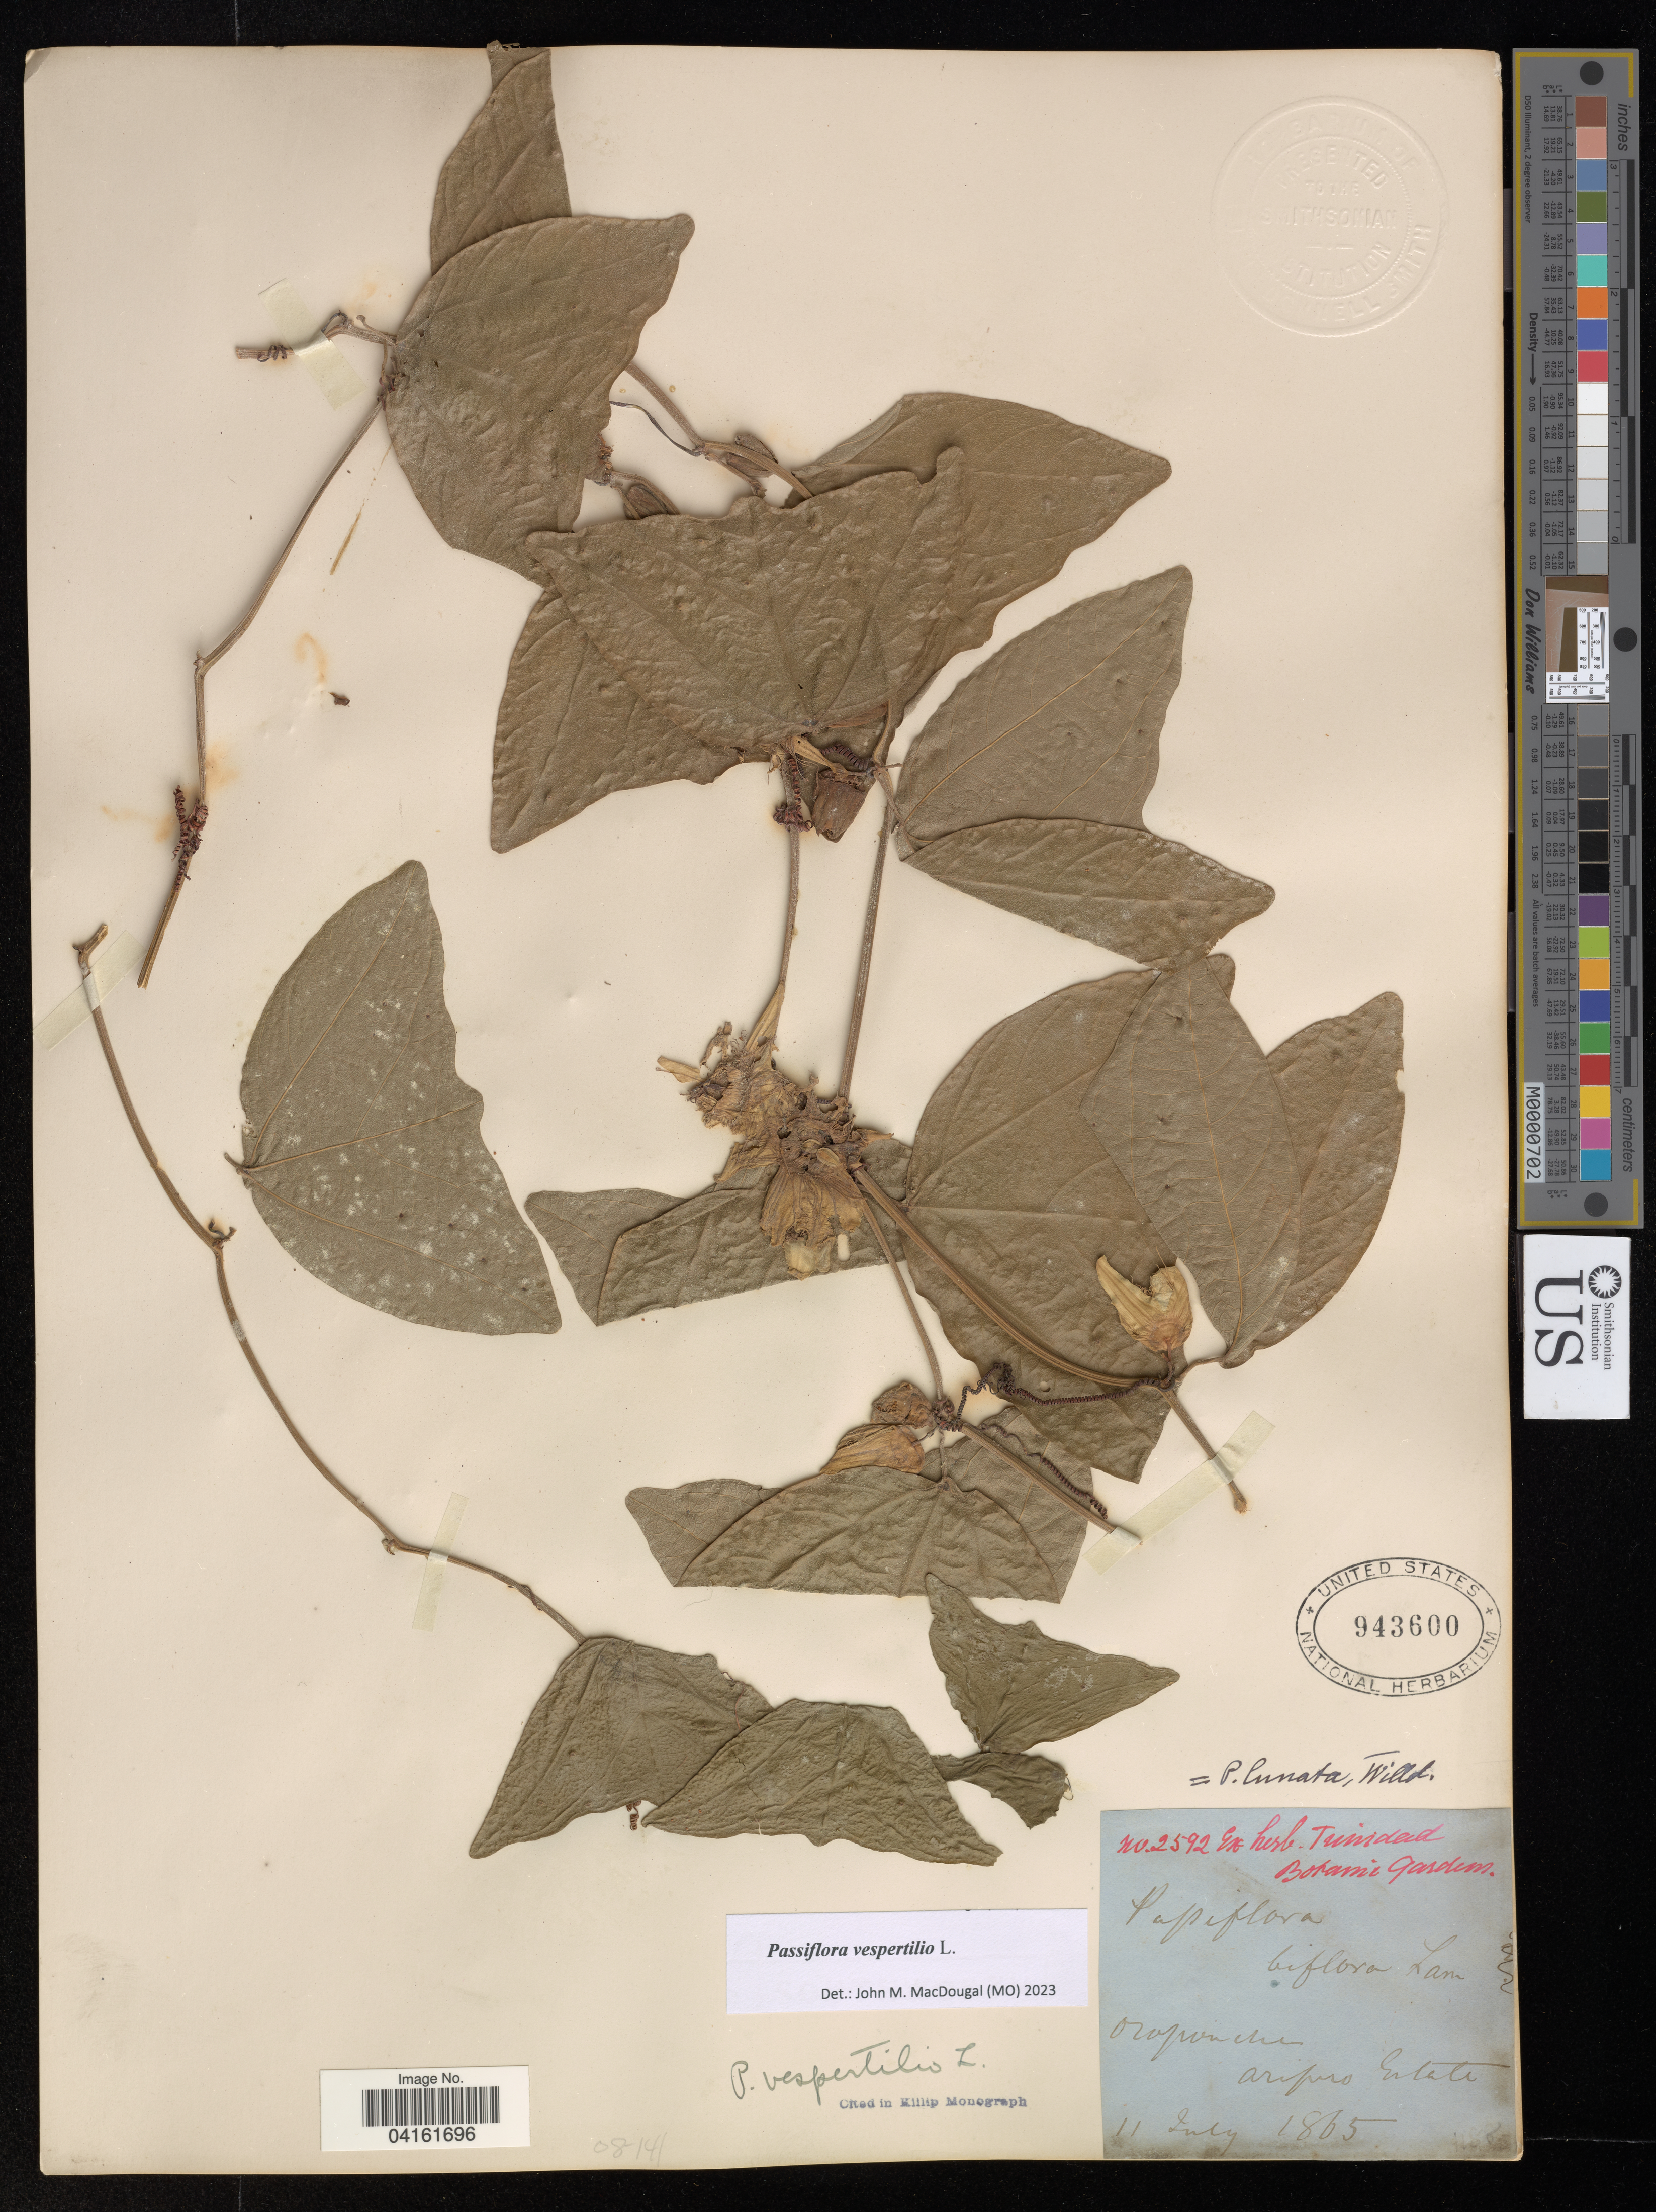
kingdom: Plantae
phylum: Tracheophyta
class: Magnoliopsida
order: Malpighiales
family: Passifloraceae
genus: Passiflora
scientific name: Passiflora vespertilio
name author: L.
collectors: ex herb. Bot. Gard. Trinidad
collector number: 2592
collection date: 1865-07-11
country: Trinidad and Tobago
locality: Oropowuchu, Aripro Estate.*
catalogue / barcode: US 943600